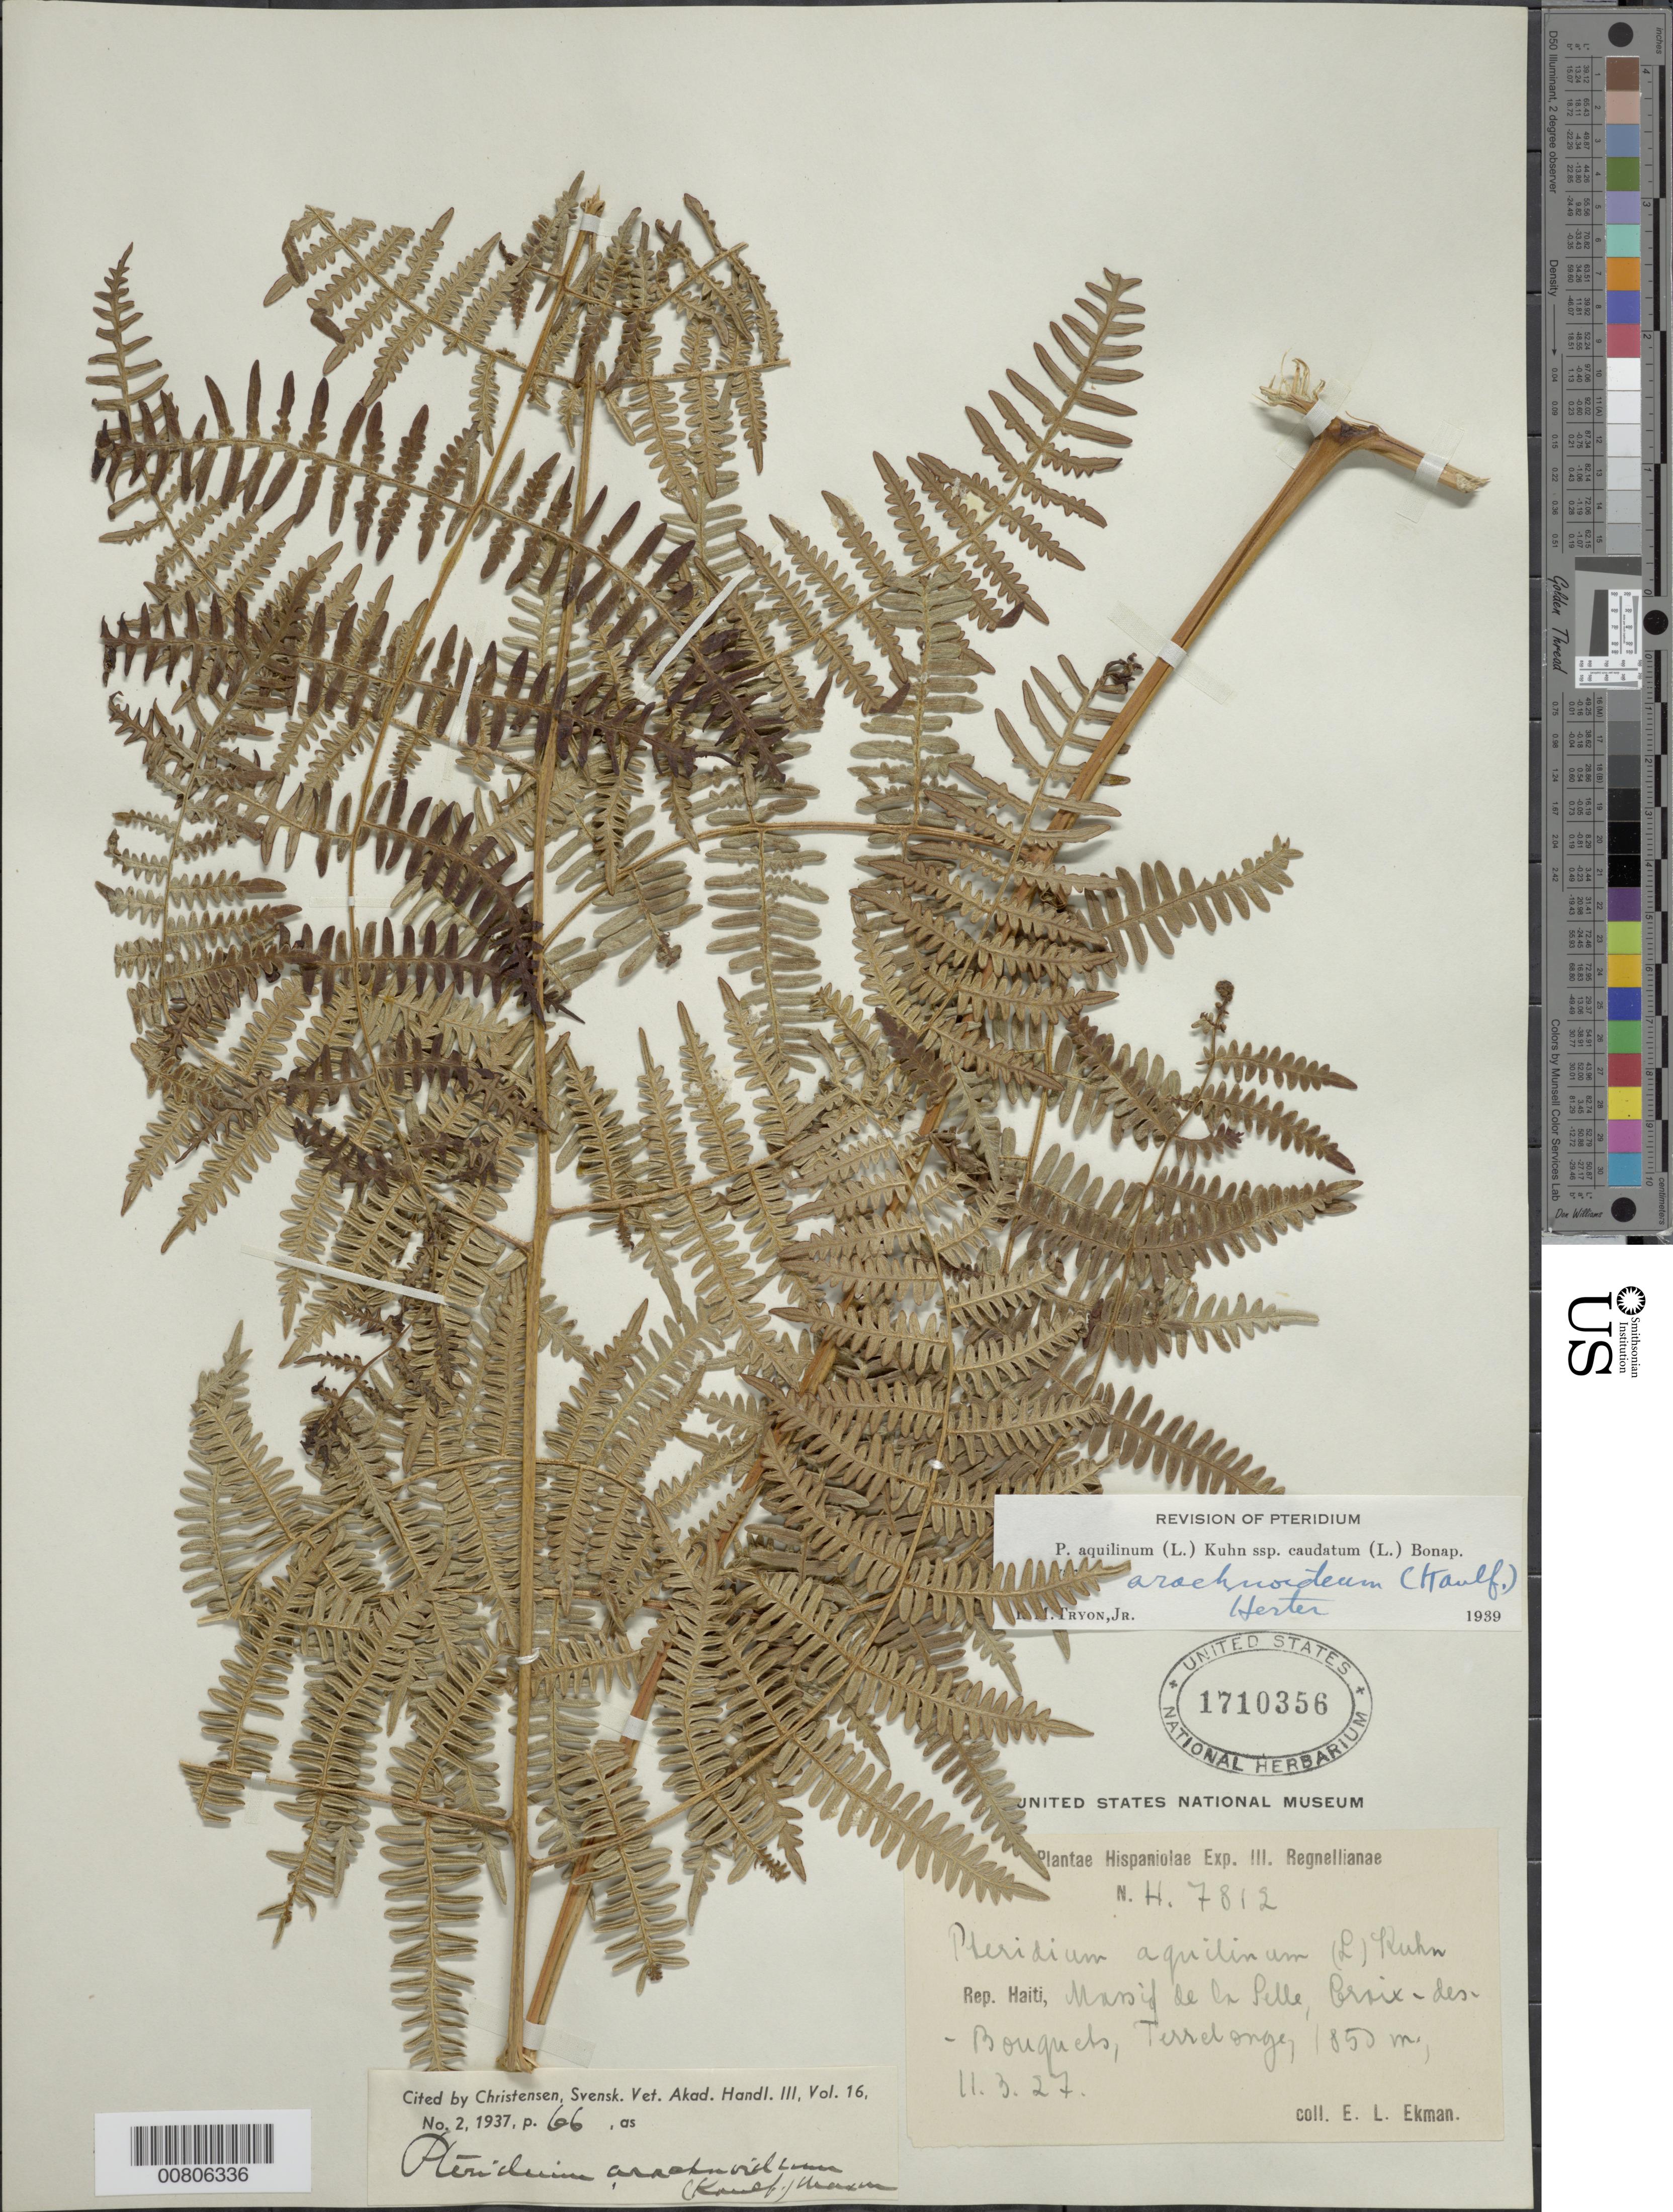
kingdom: Plantae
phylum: Tracheophyta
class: Polypodiopsida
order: Polypodiales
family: Dennstaedtiaceae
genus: Pteridium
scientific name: Pteridium aquilinum var. arachnoideum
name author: (Kaulf.) Herter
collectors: E. L. Ekman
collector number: H 7812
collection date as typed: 11 Mar 1927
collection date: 1927-03-11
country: Haiti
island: Hispaniola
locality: Massif de la Selle, Croix-des-Bouquets, Terrelonge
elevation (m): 1850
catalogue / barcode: US 1710356